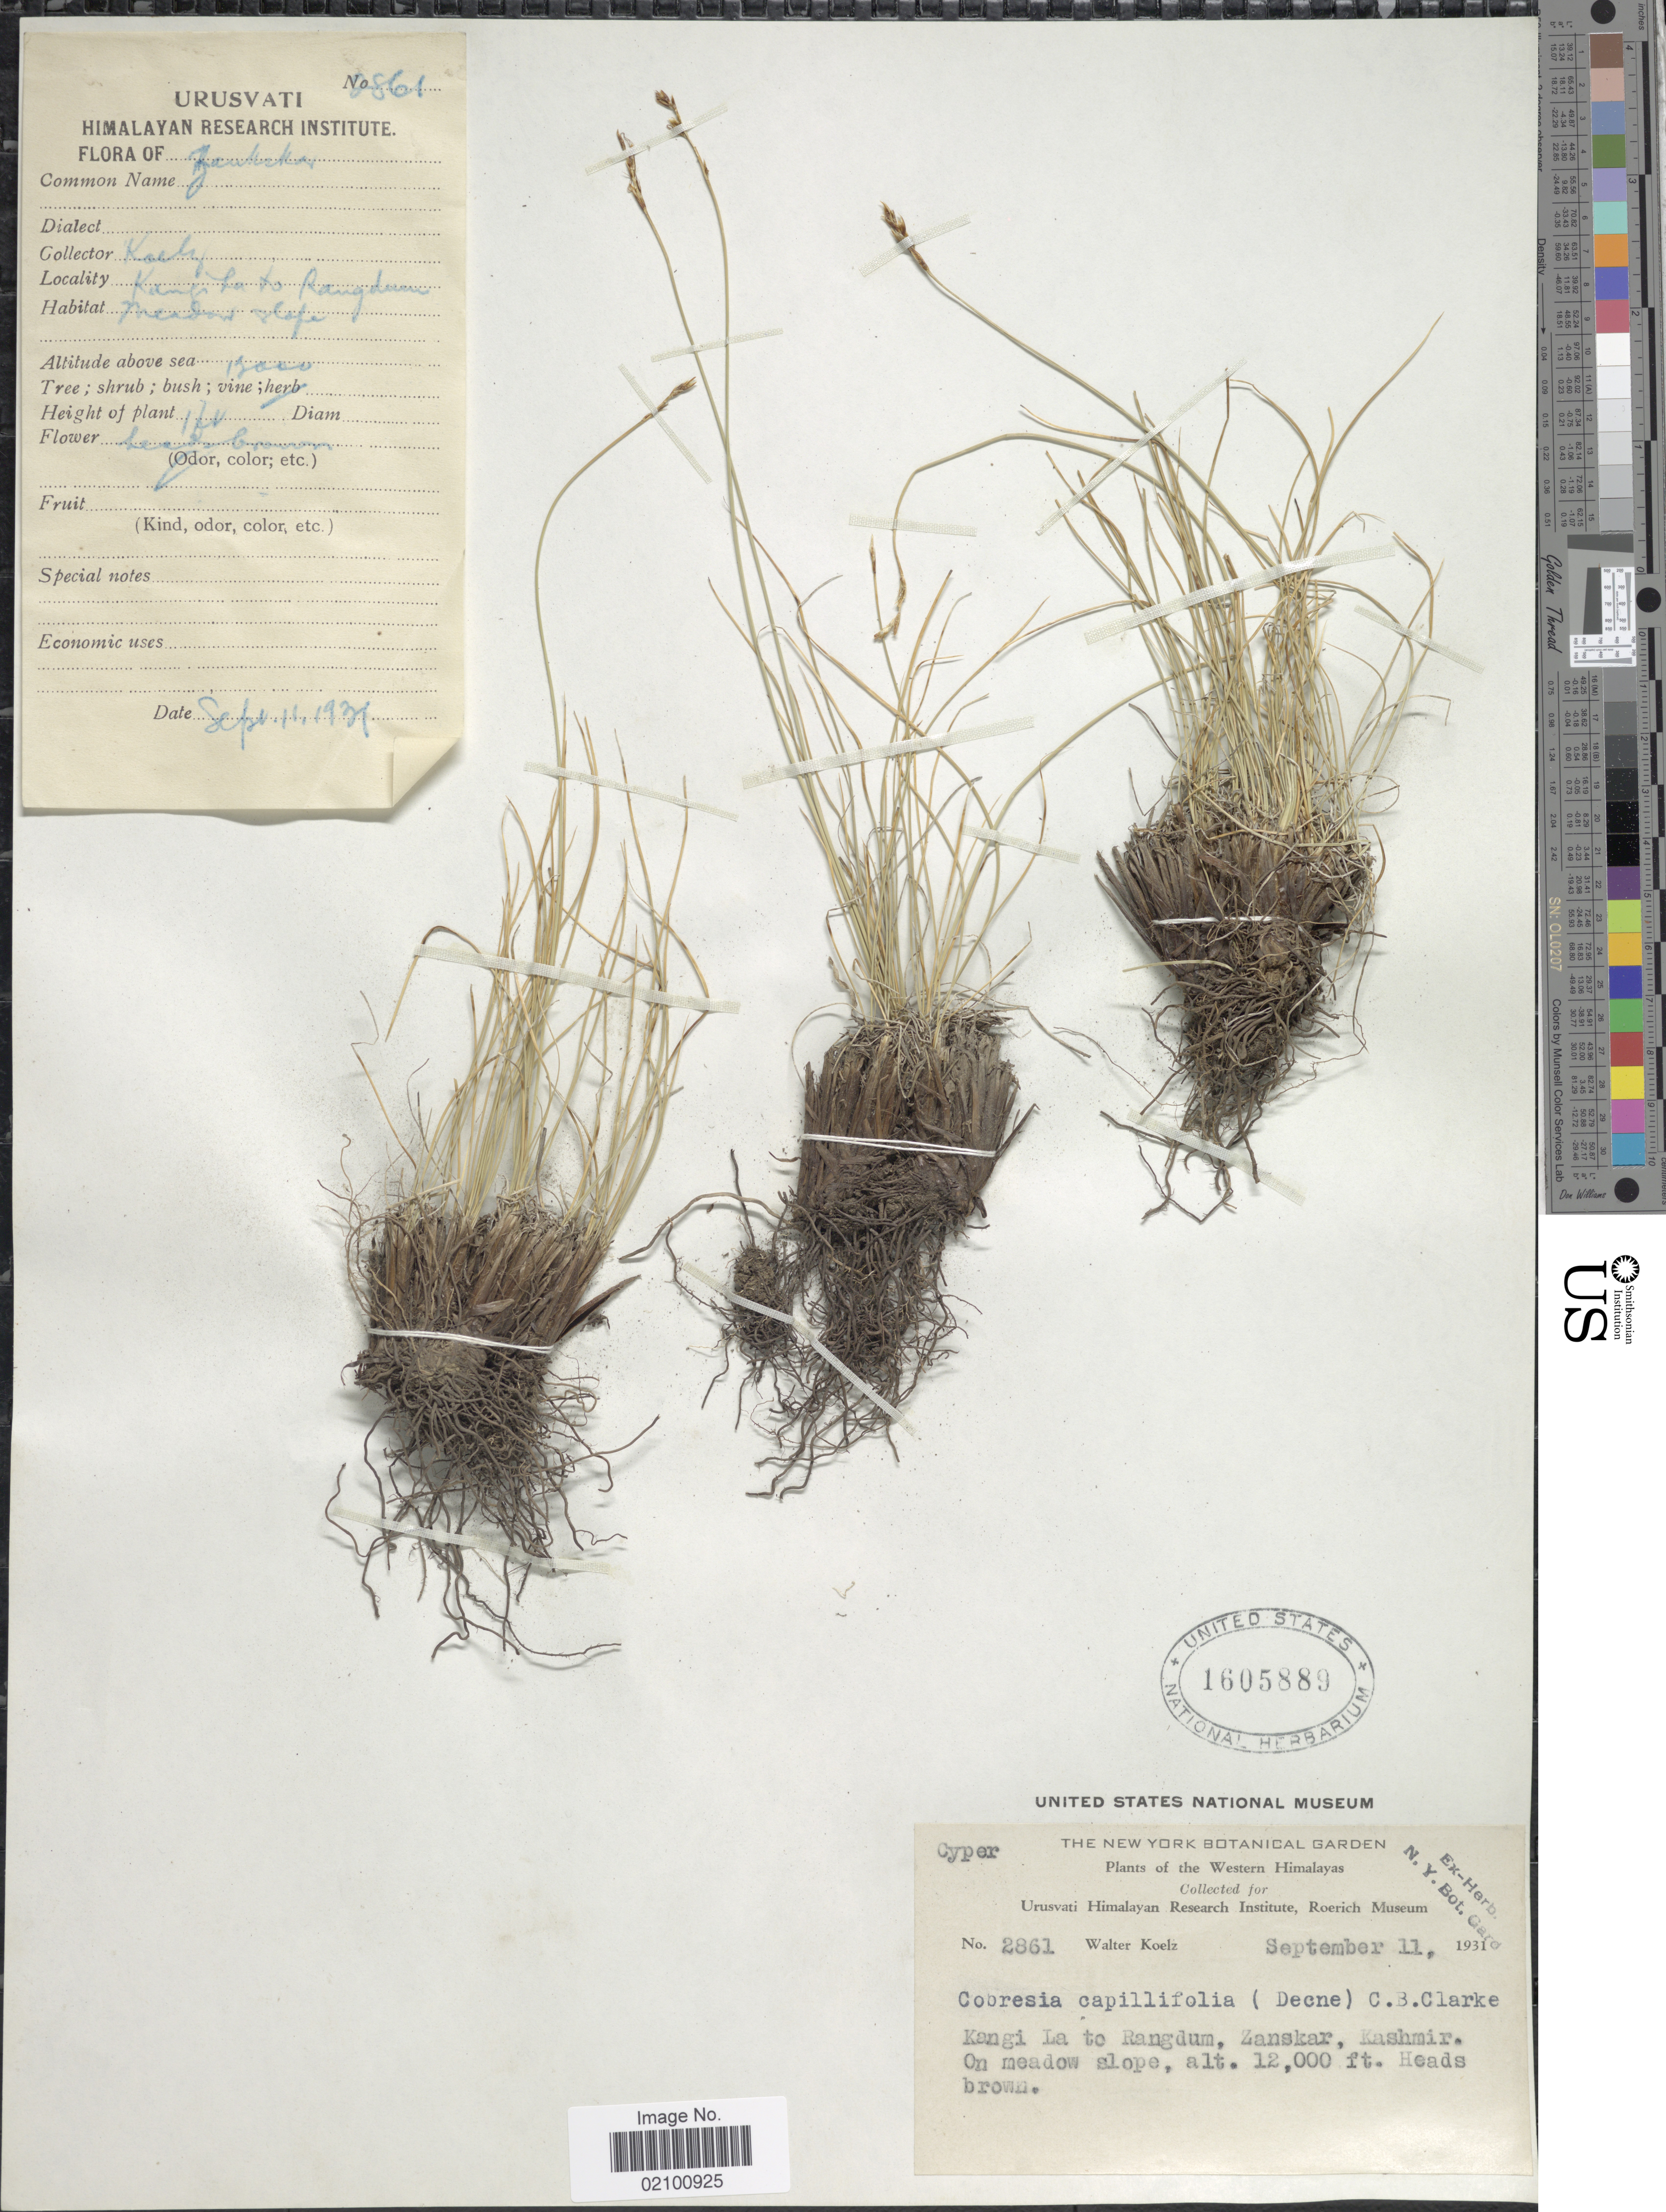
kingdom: Plantae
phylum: Tracheophyta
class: Liliopsida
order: Poales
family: Cyperaceae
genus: Carex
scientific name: Carex capillifolia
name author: (Decne.) S.R. Zhang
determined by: Strong, M. T., (US), Smithsonian Institution - National Museum of Natural History (UNITED STATES)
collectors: W. N. Koelz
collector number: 2861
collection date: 1931-09-11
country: India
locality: Western Himalayas, Kangi La to Rangdum, Zanskar, Kashmir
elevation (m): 3658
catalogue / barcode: US 1605889